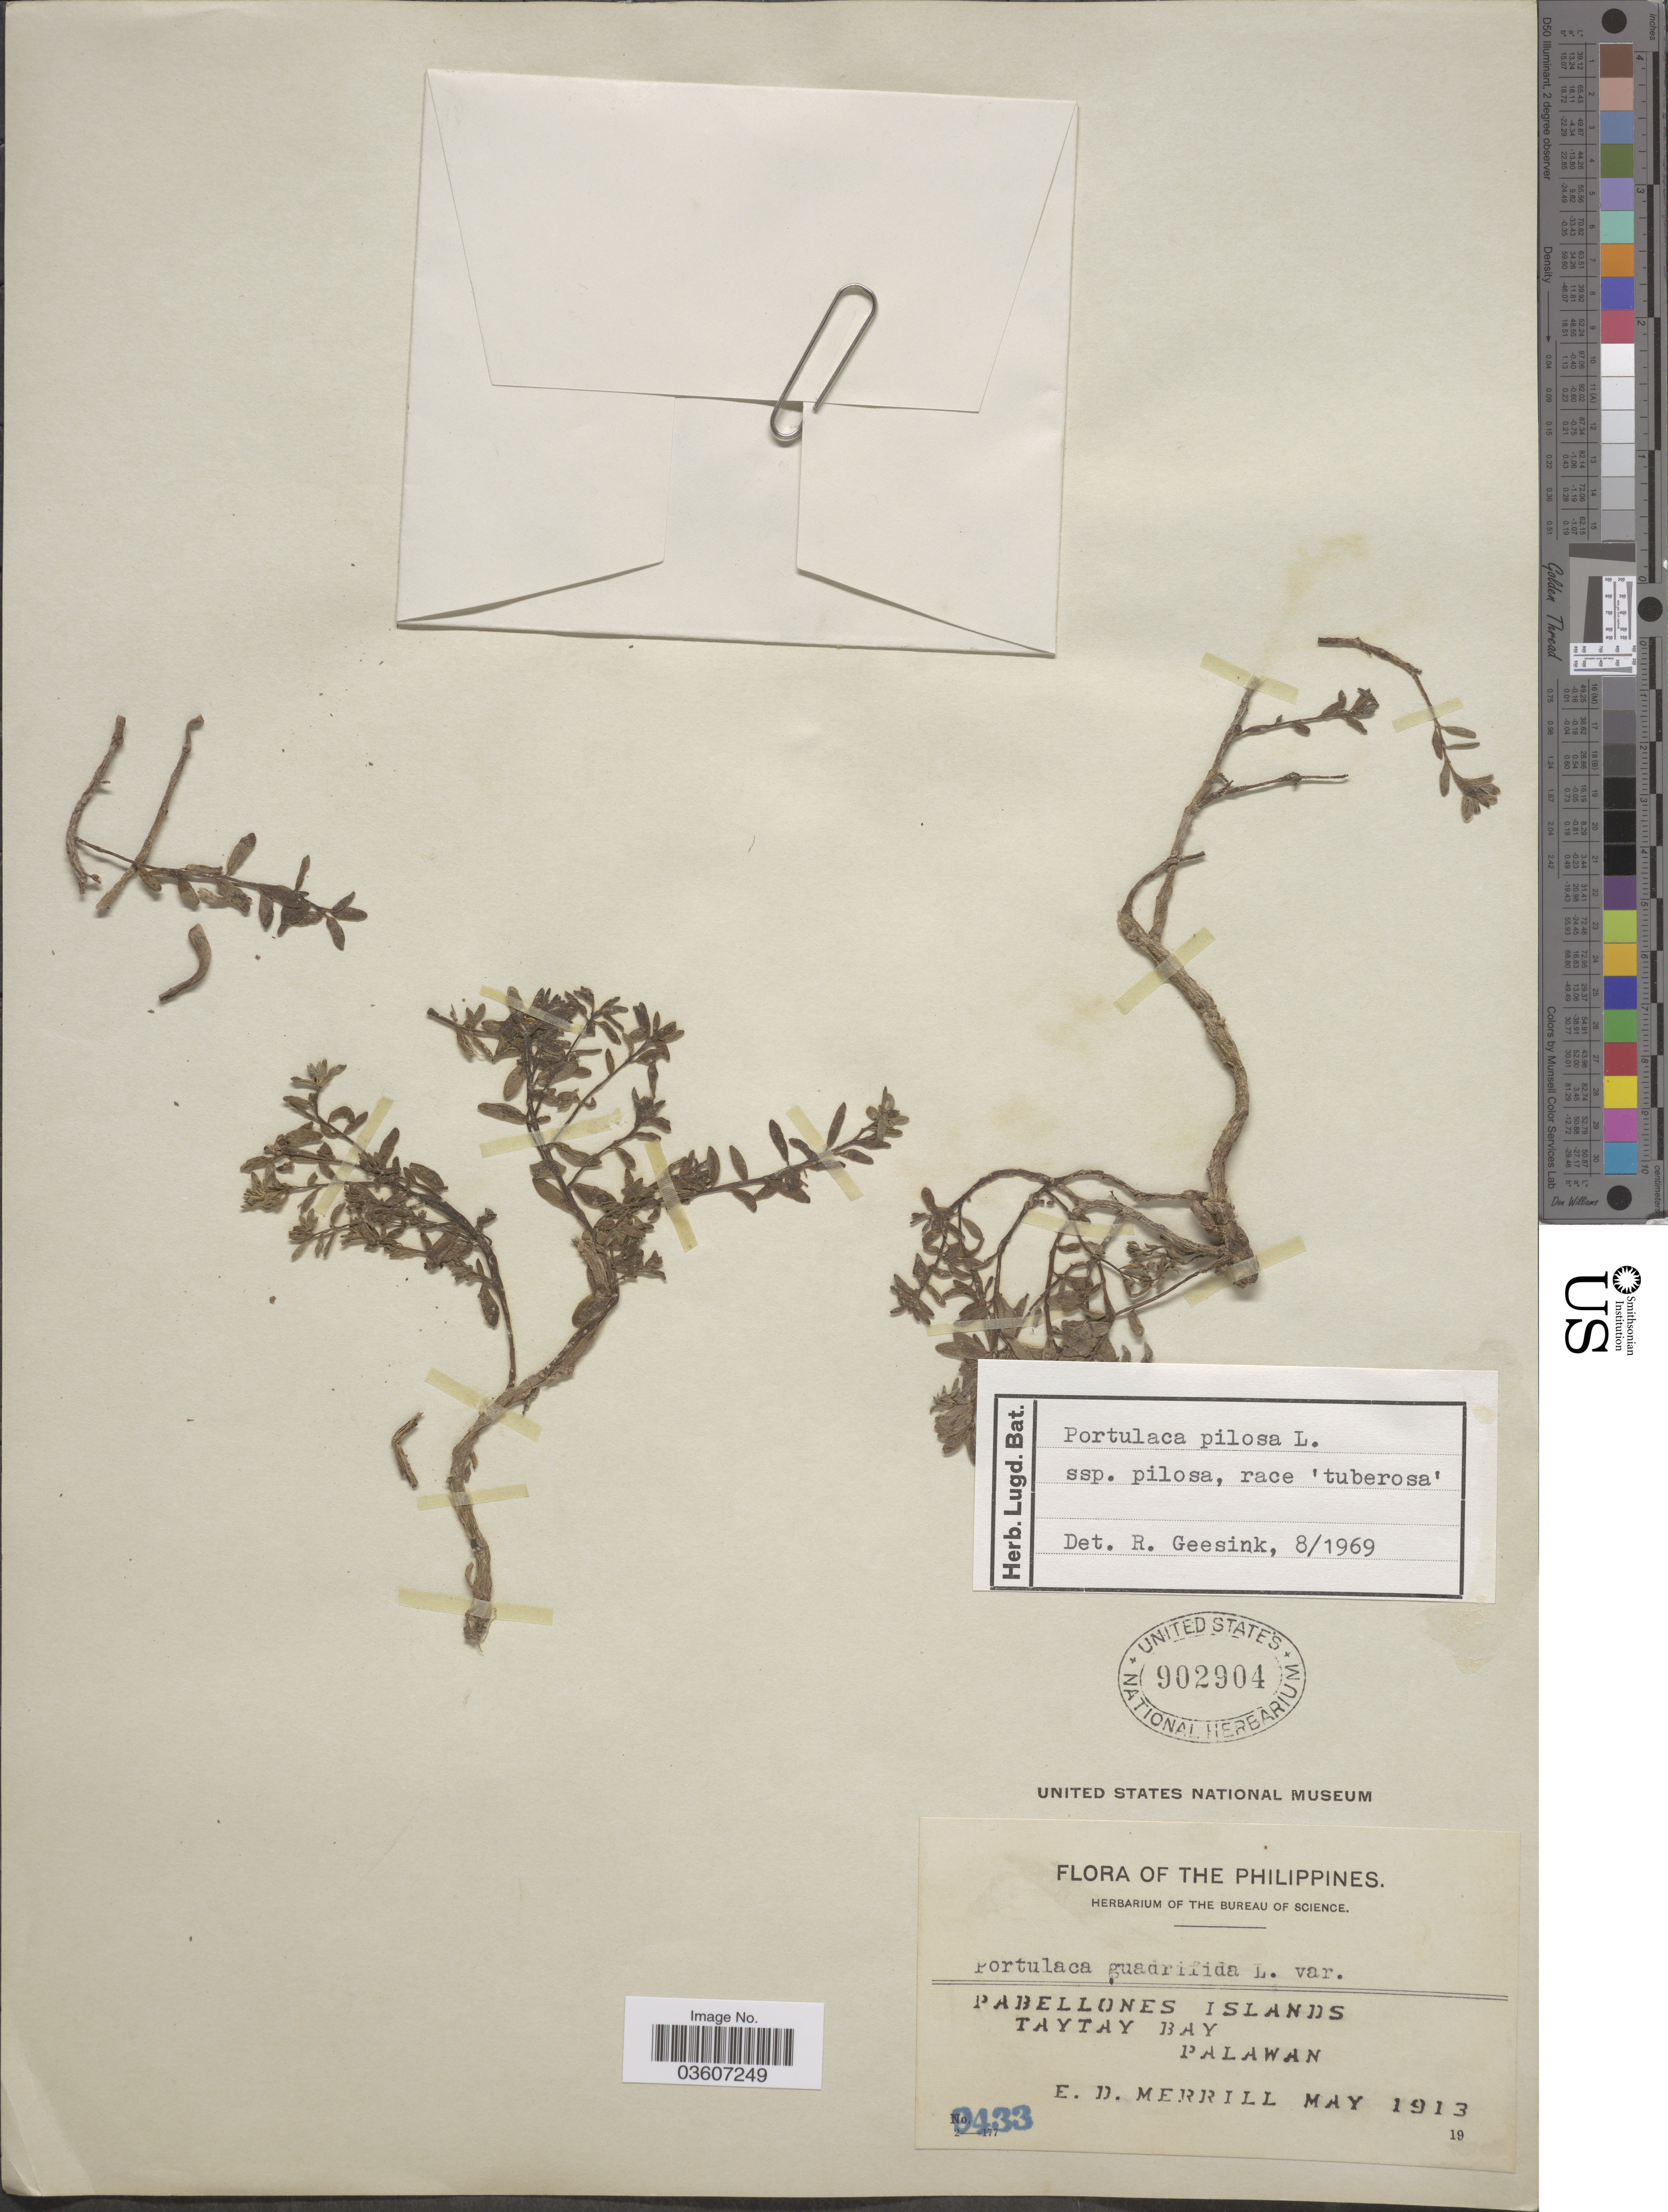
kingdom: Plantae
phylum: Tracheophyta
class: Magnoliopsida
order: Caryophyllales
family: Portulacaceae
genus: Portulaca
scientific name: Portulaca pilosa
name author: L.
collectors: E. D. Merrill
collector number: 9433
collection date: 1913-05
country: Philippines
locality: Pabellones Islands. Taytay Bay. Palawan.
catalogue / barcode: US 902904